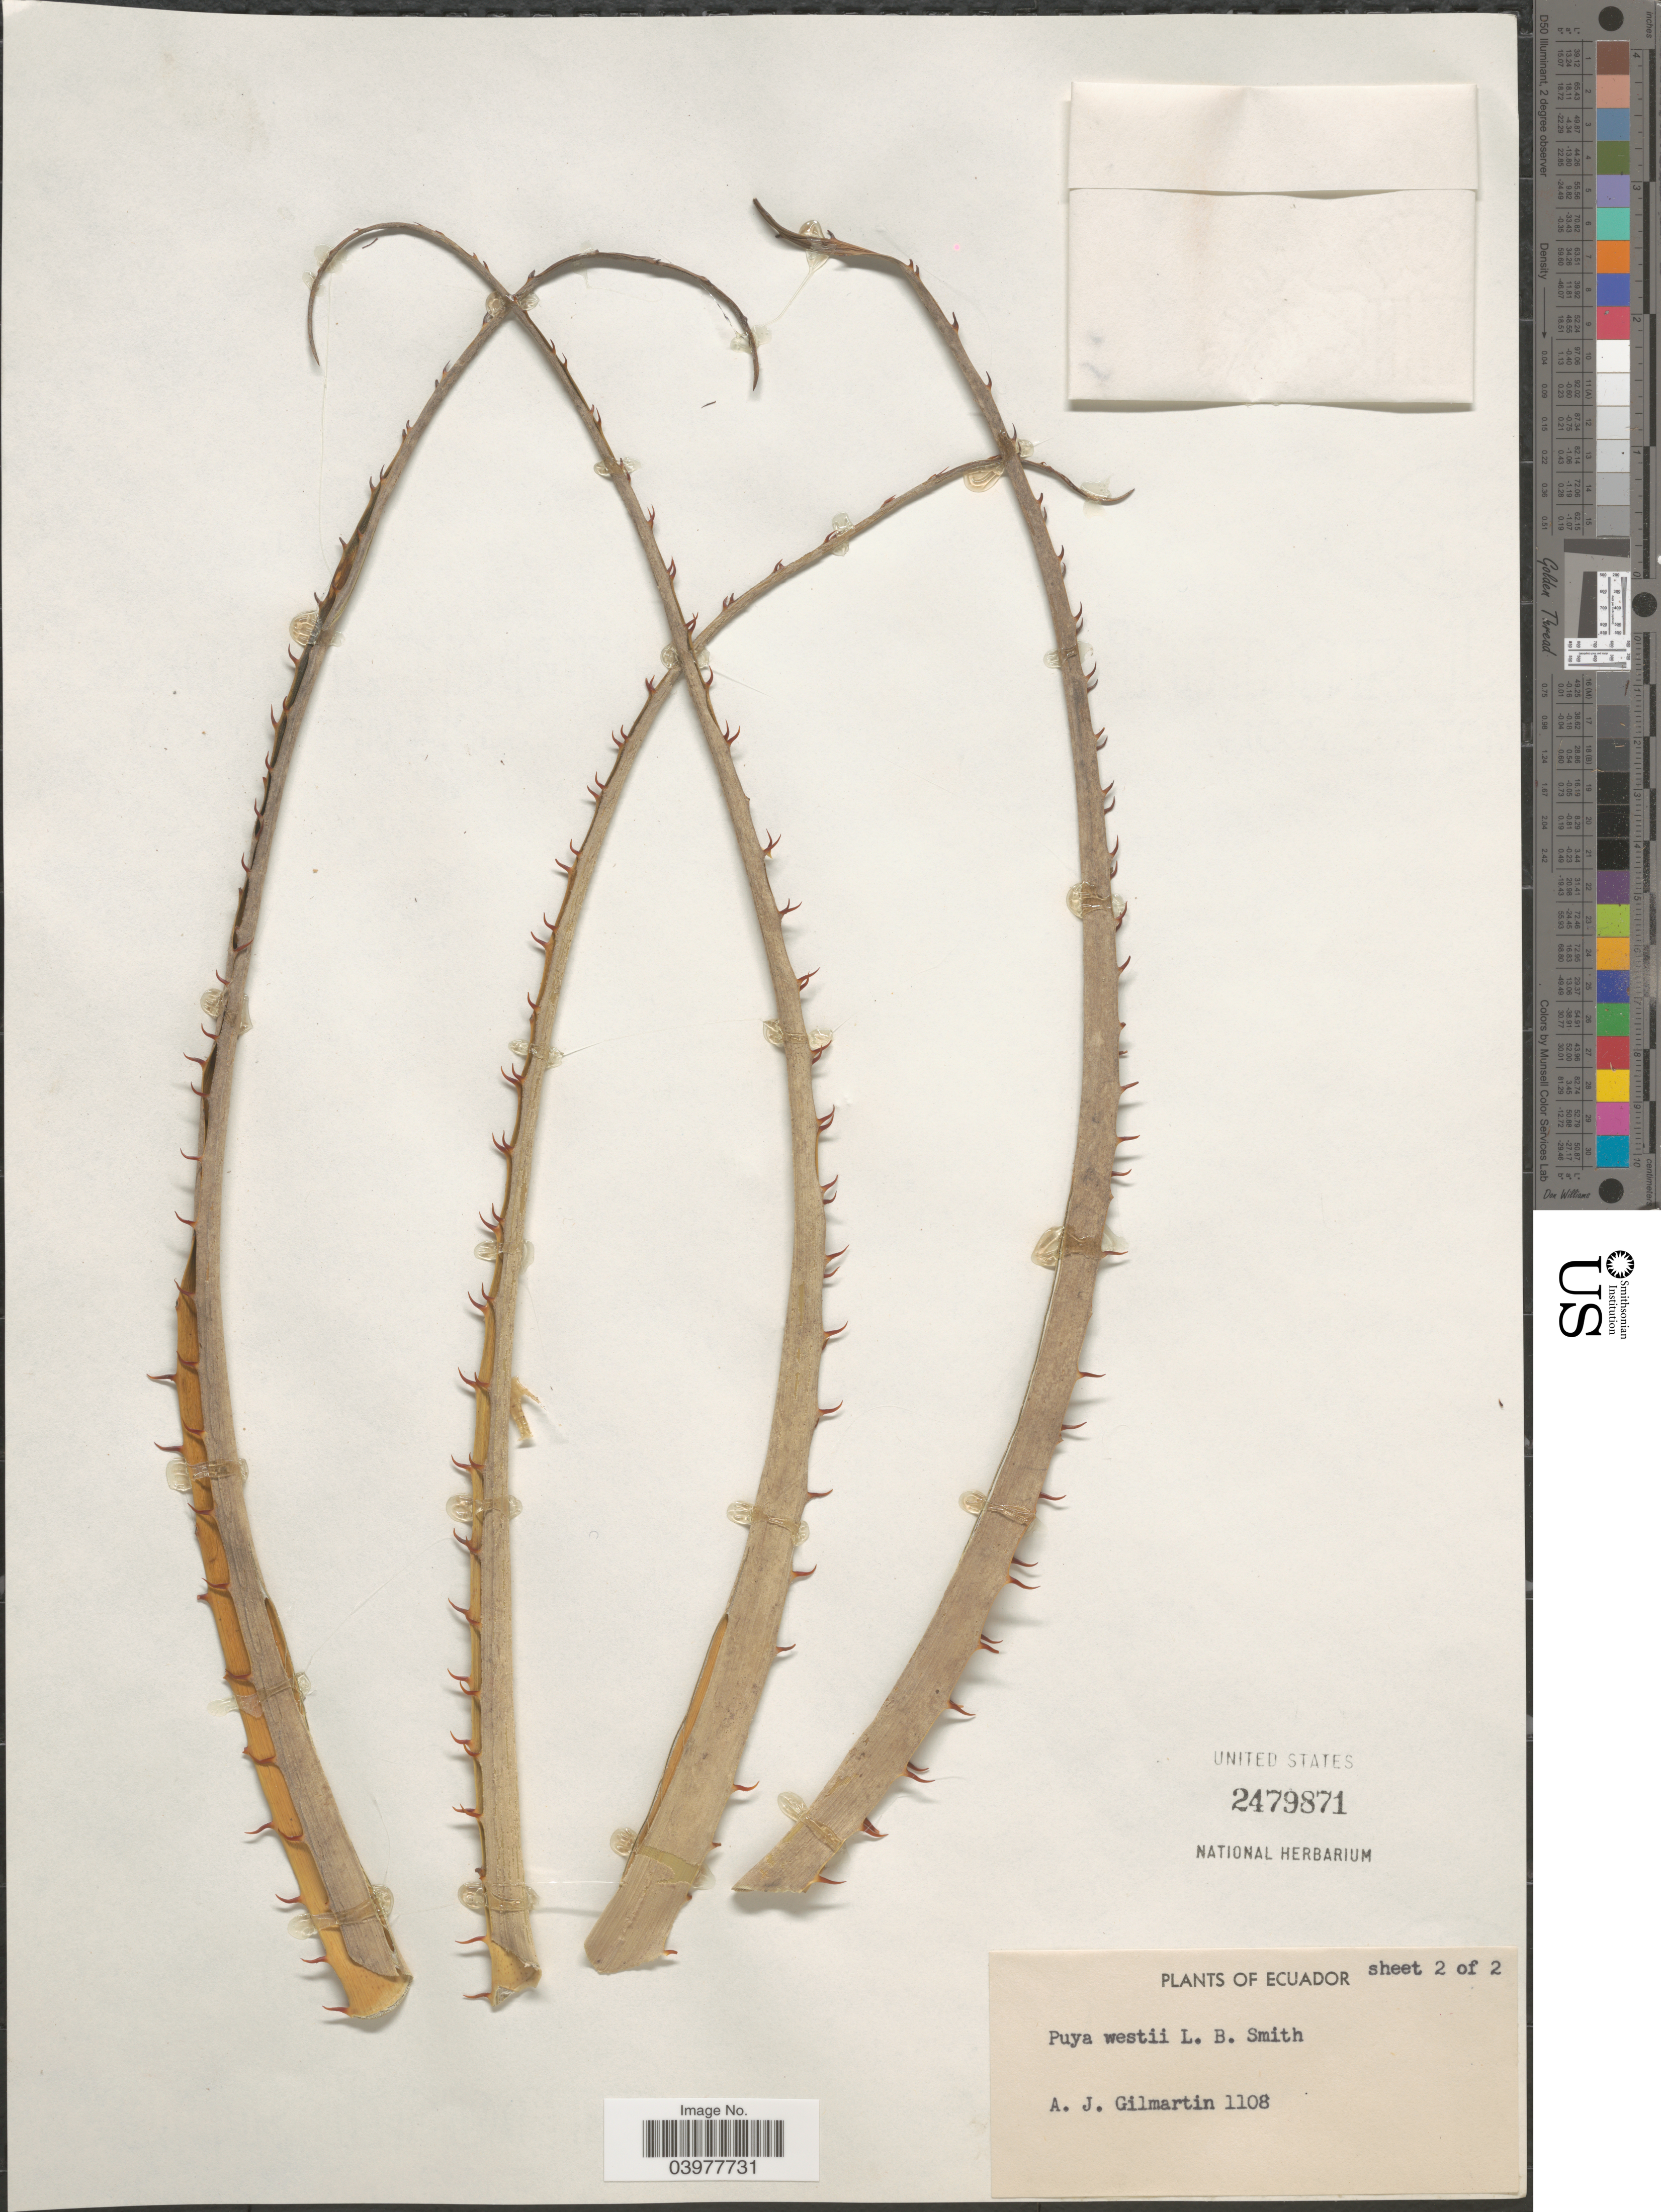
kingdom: Plantae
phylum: Tracheophyta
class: Liliopsida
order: Poales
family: Bromeliaceae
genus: Puya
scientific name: Puya westii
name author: L.B. Sm.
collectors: A. J. Gilmartin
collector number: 1108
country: Ecuador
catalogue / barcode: US 2479871